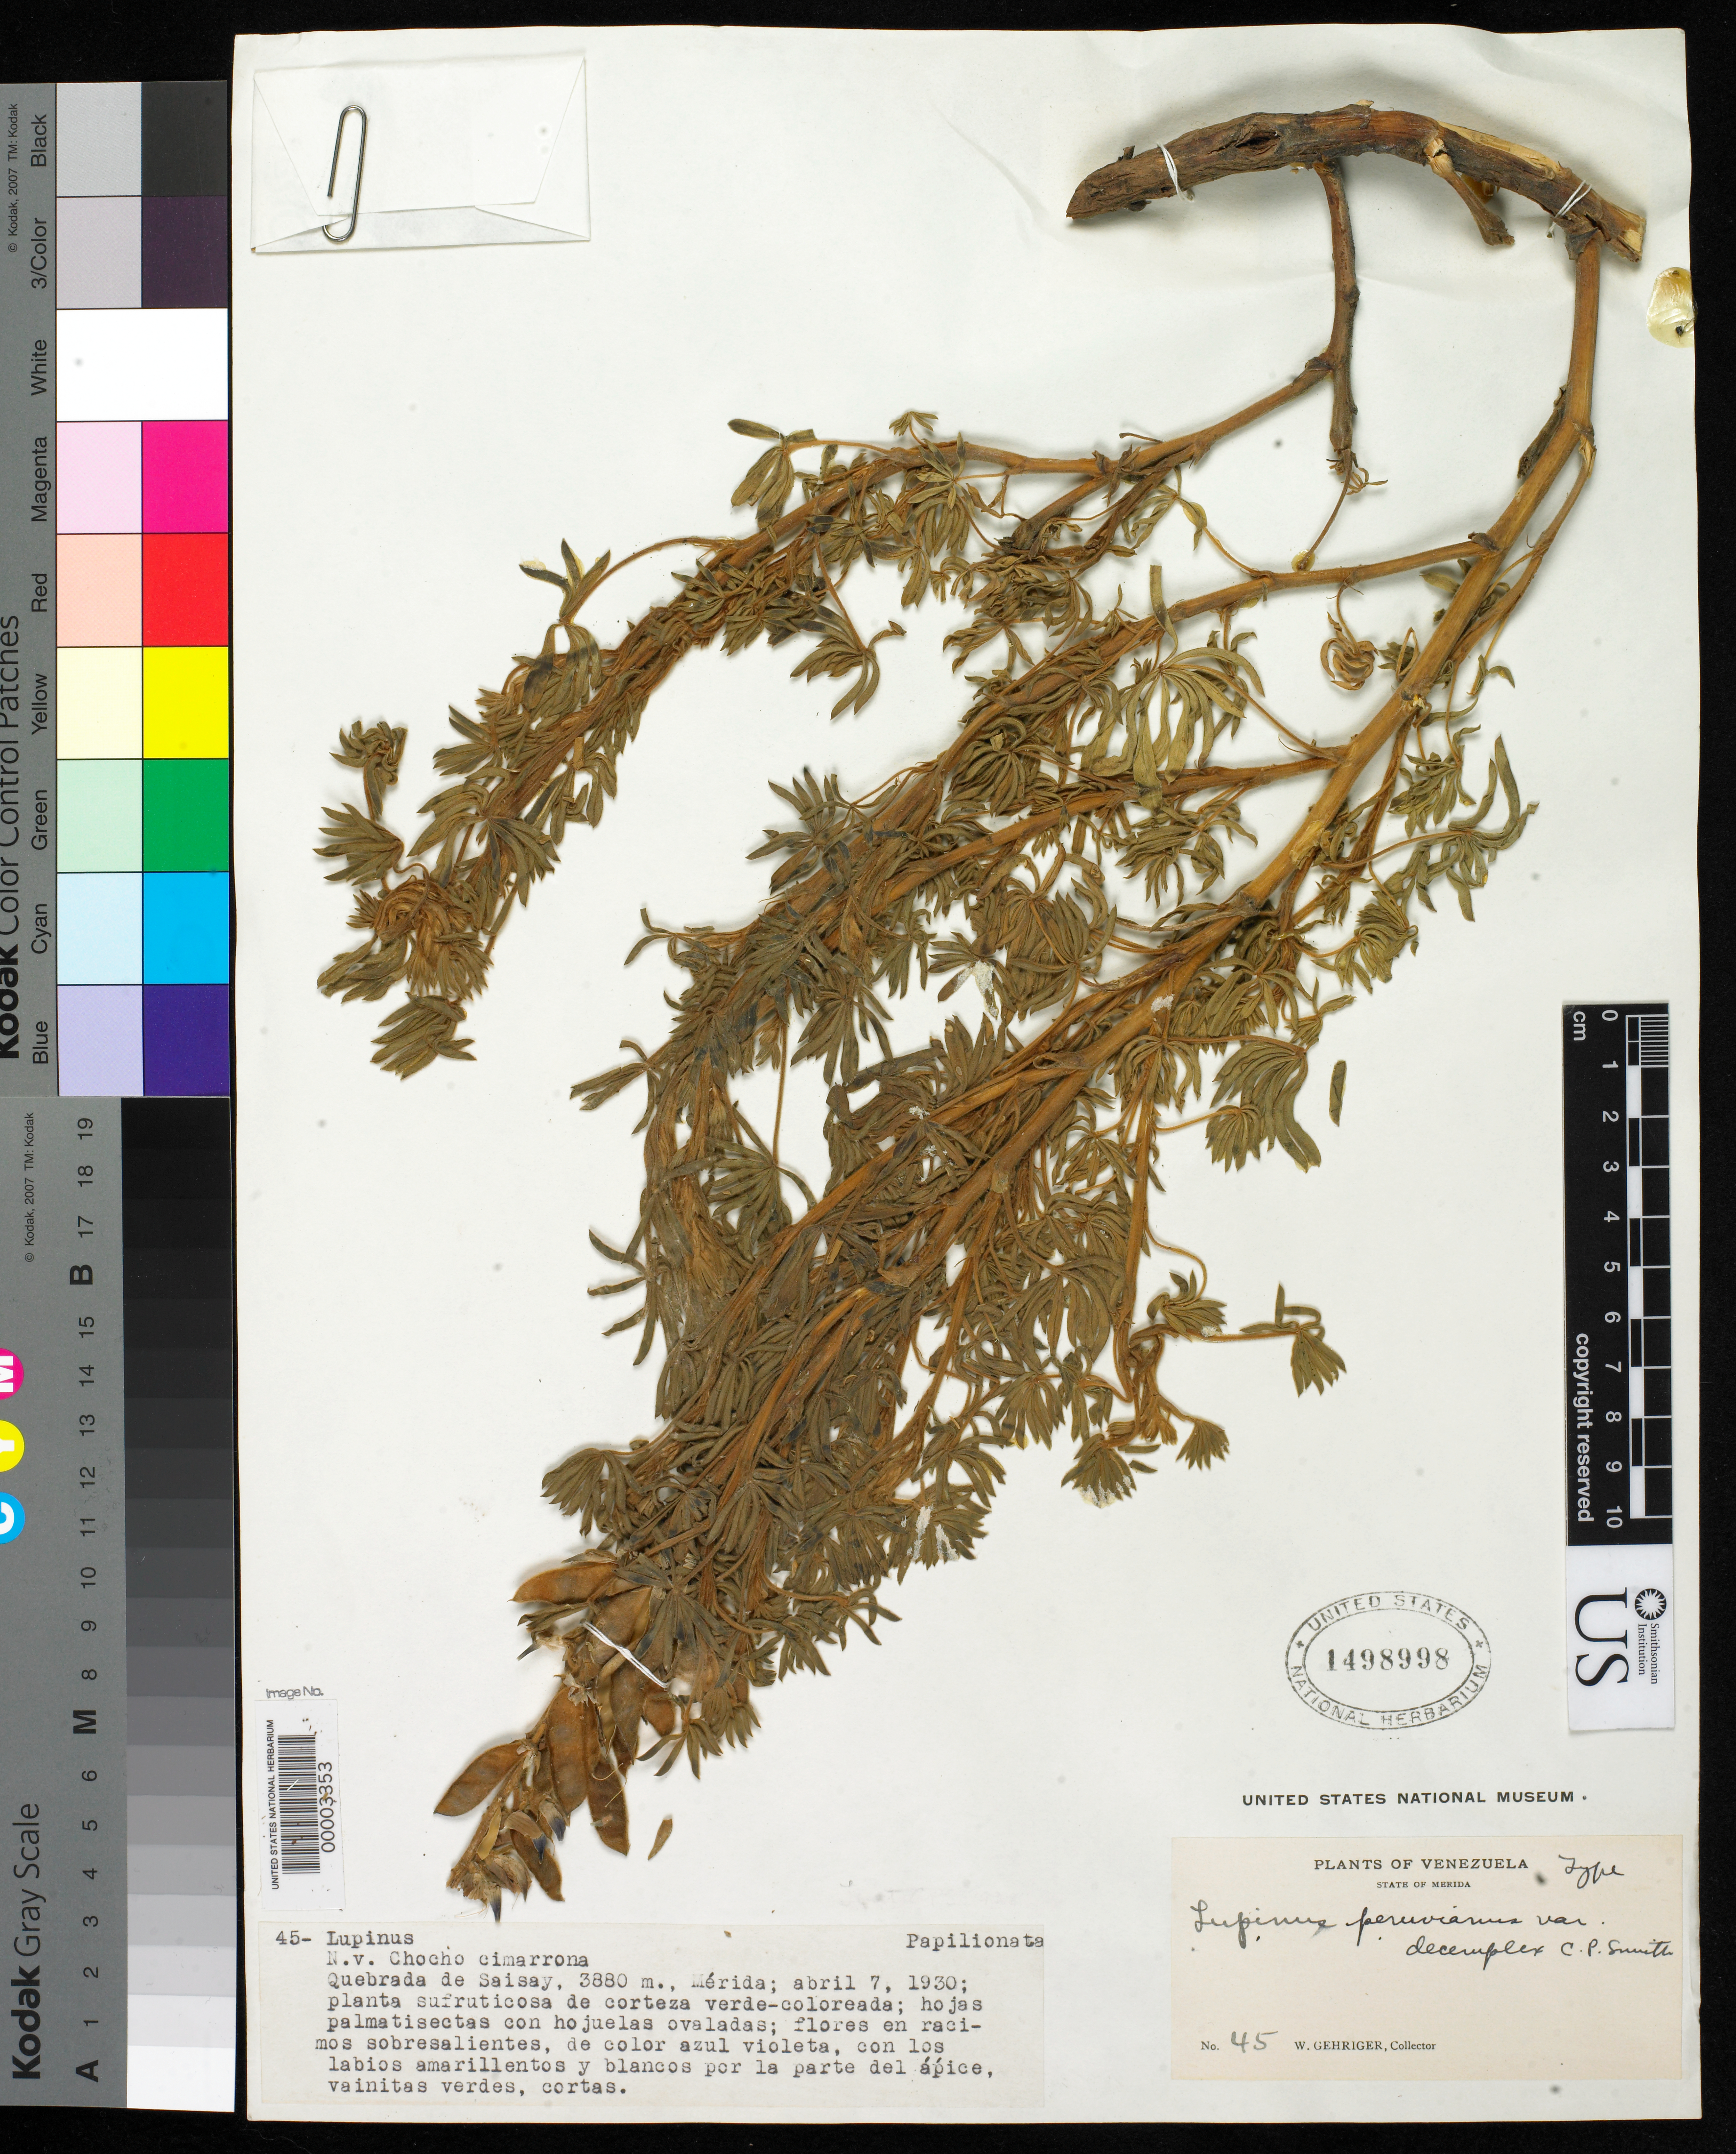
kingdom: Plantae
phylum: Tracheophyta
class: Magnoliopsida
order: Fabales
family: Fabaceae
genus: Lupinus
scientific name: Lupinus peruvianus var. decemplex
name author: C.P. Sm.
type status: Holotype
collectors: W. Gehriger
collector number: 45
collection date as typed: Apr 1930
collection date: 1930-04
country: Venezuela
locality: Quebrada de Saisay.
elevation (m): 3880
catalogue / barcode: US 1498998